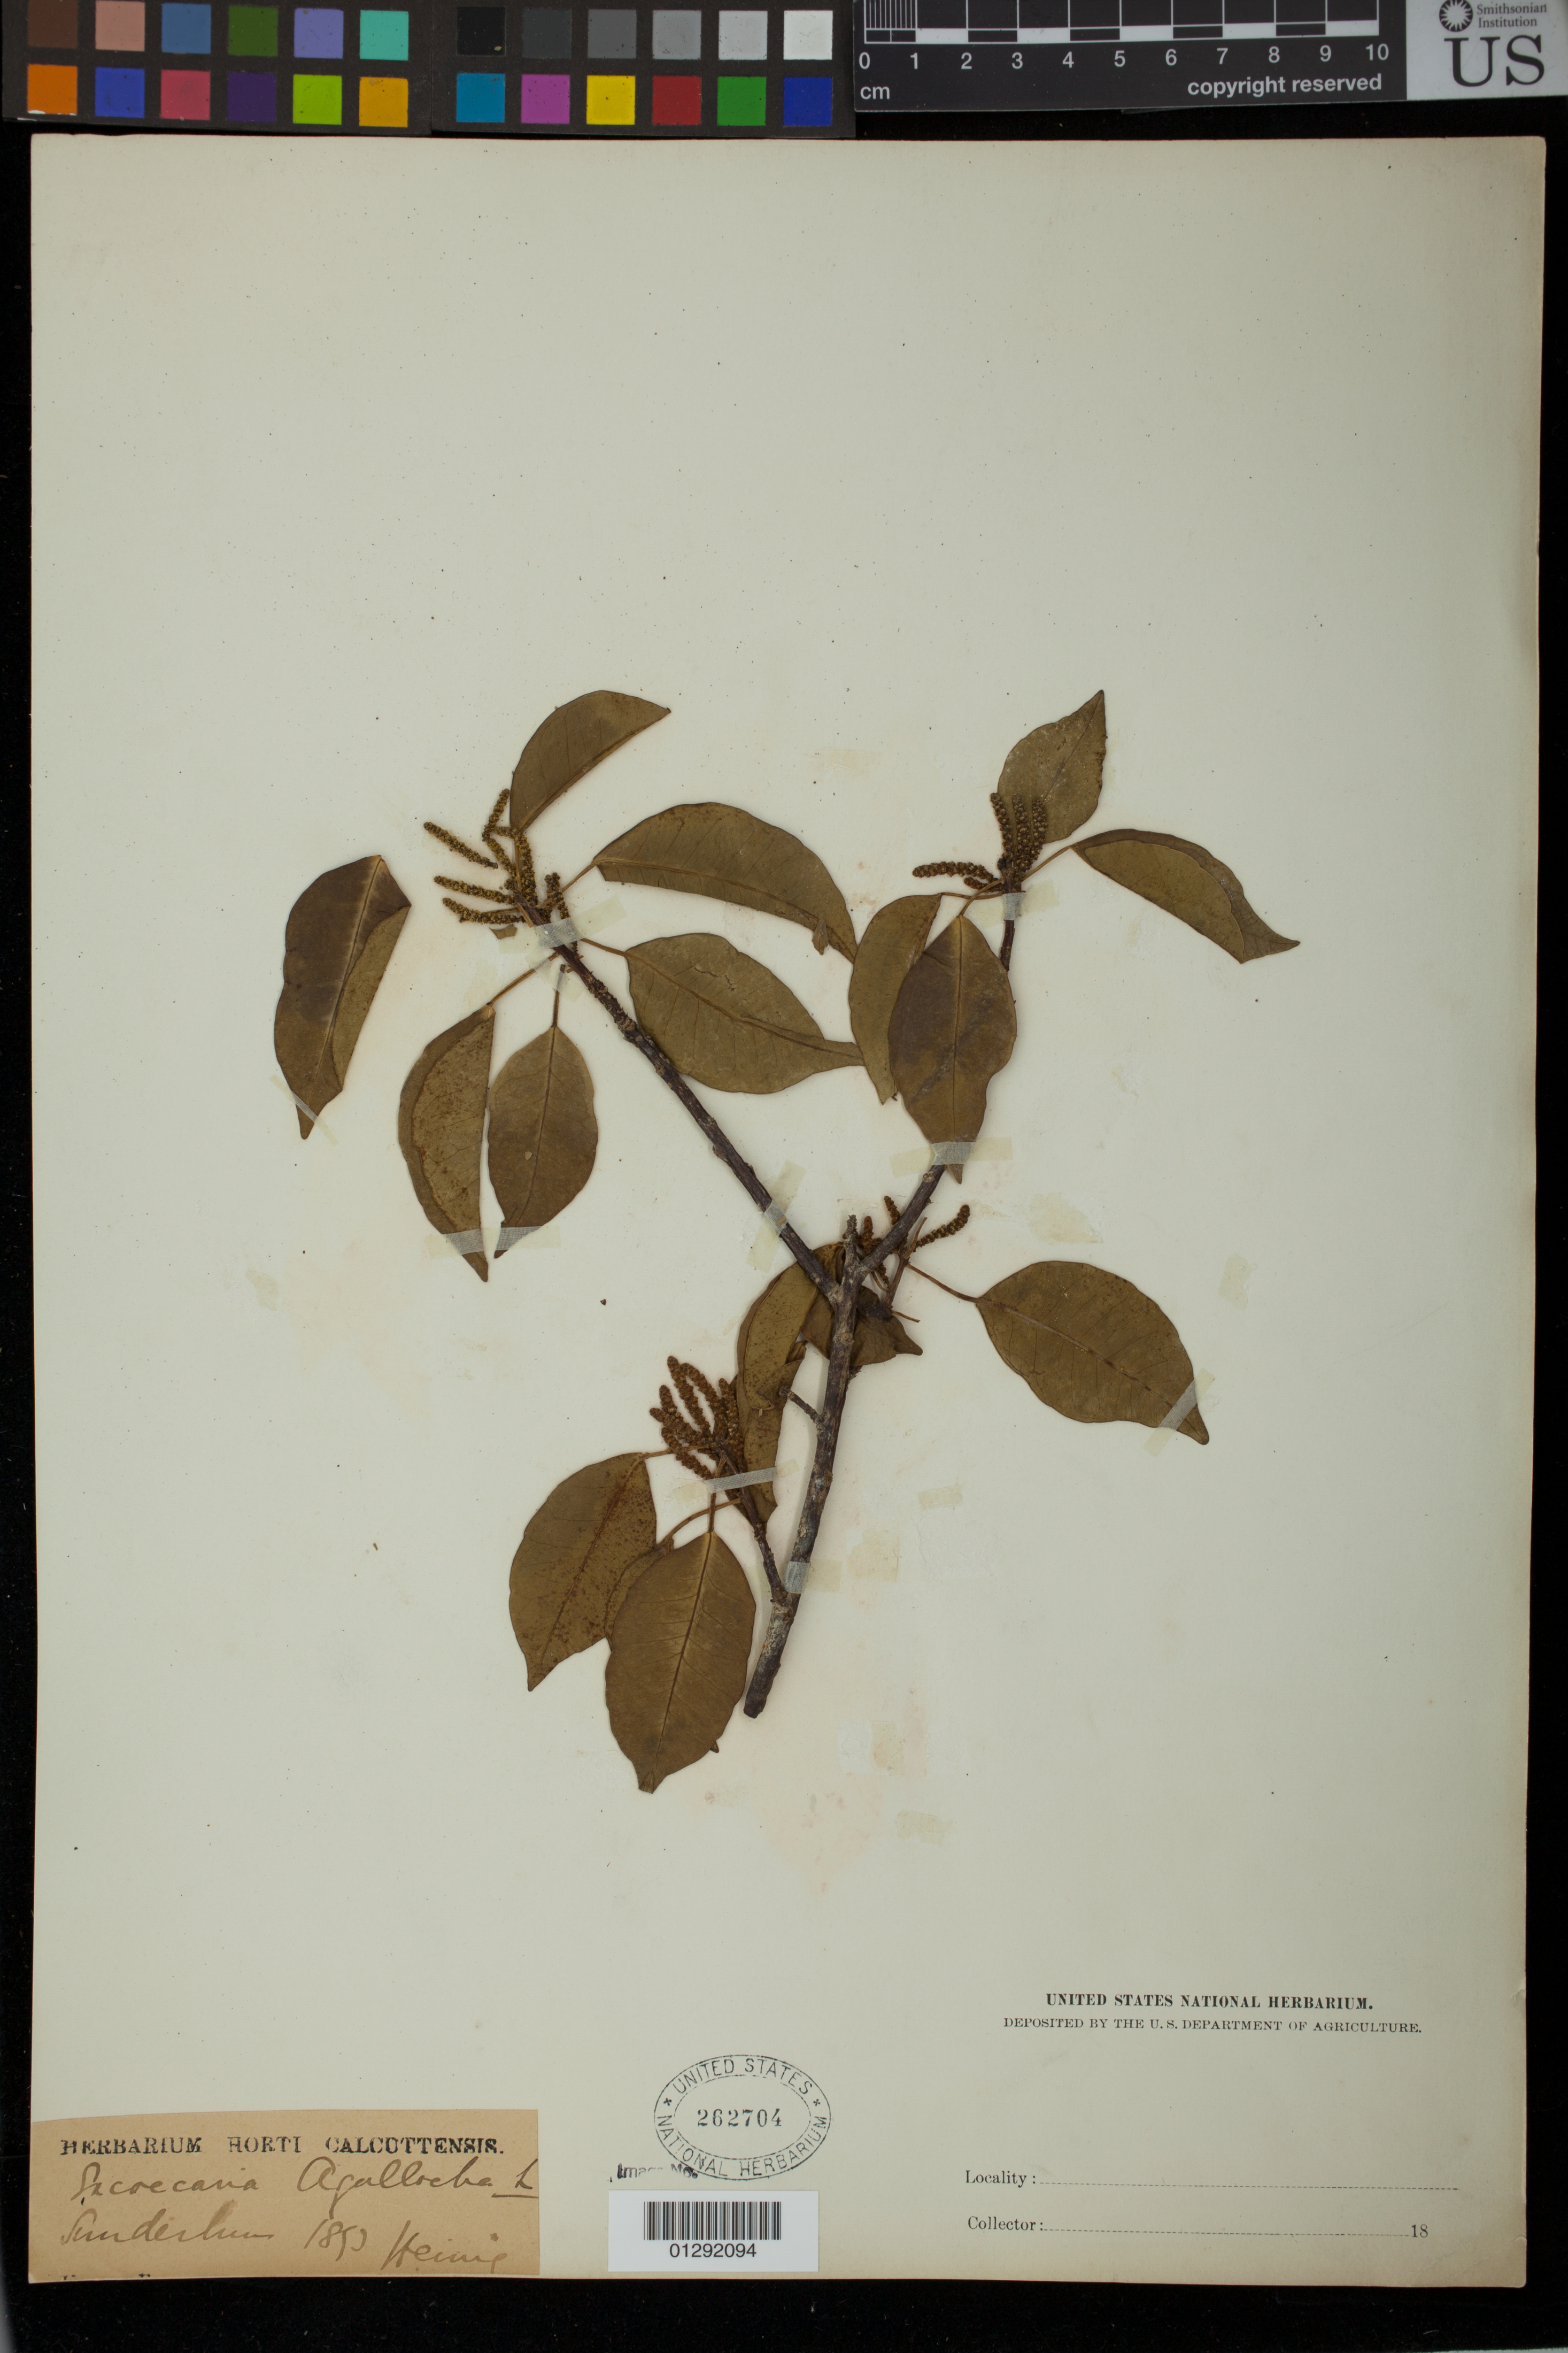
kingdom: Plantae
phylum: Tracheophyta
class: Magnoliopsida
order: Malpighiales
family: Euphorbiaceae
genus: Excoecaria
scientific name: Excoecaria agallocha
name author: L.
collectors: R. Heinig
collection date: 1858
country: India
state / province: West Bengal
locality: Sunderbans. Calcutta (Kolkata)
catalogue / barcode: US 262704